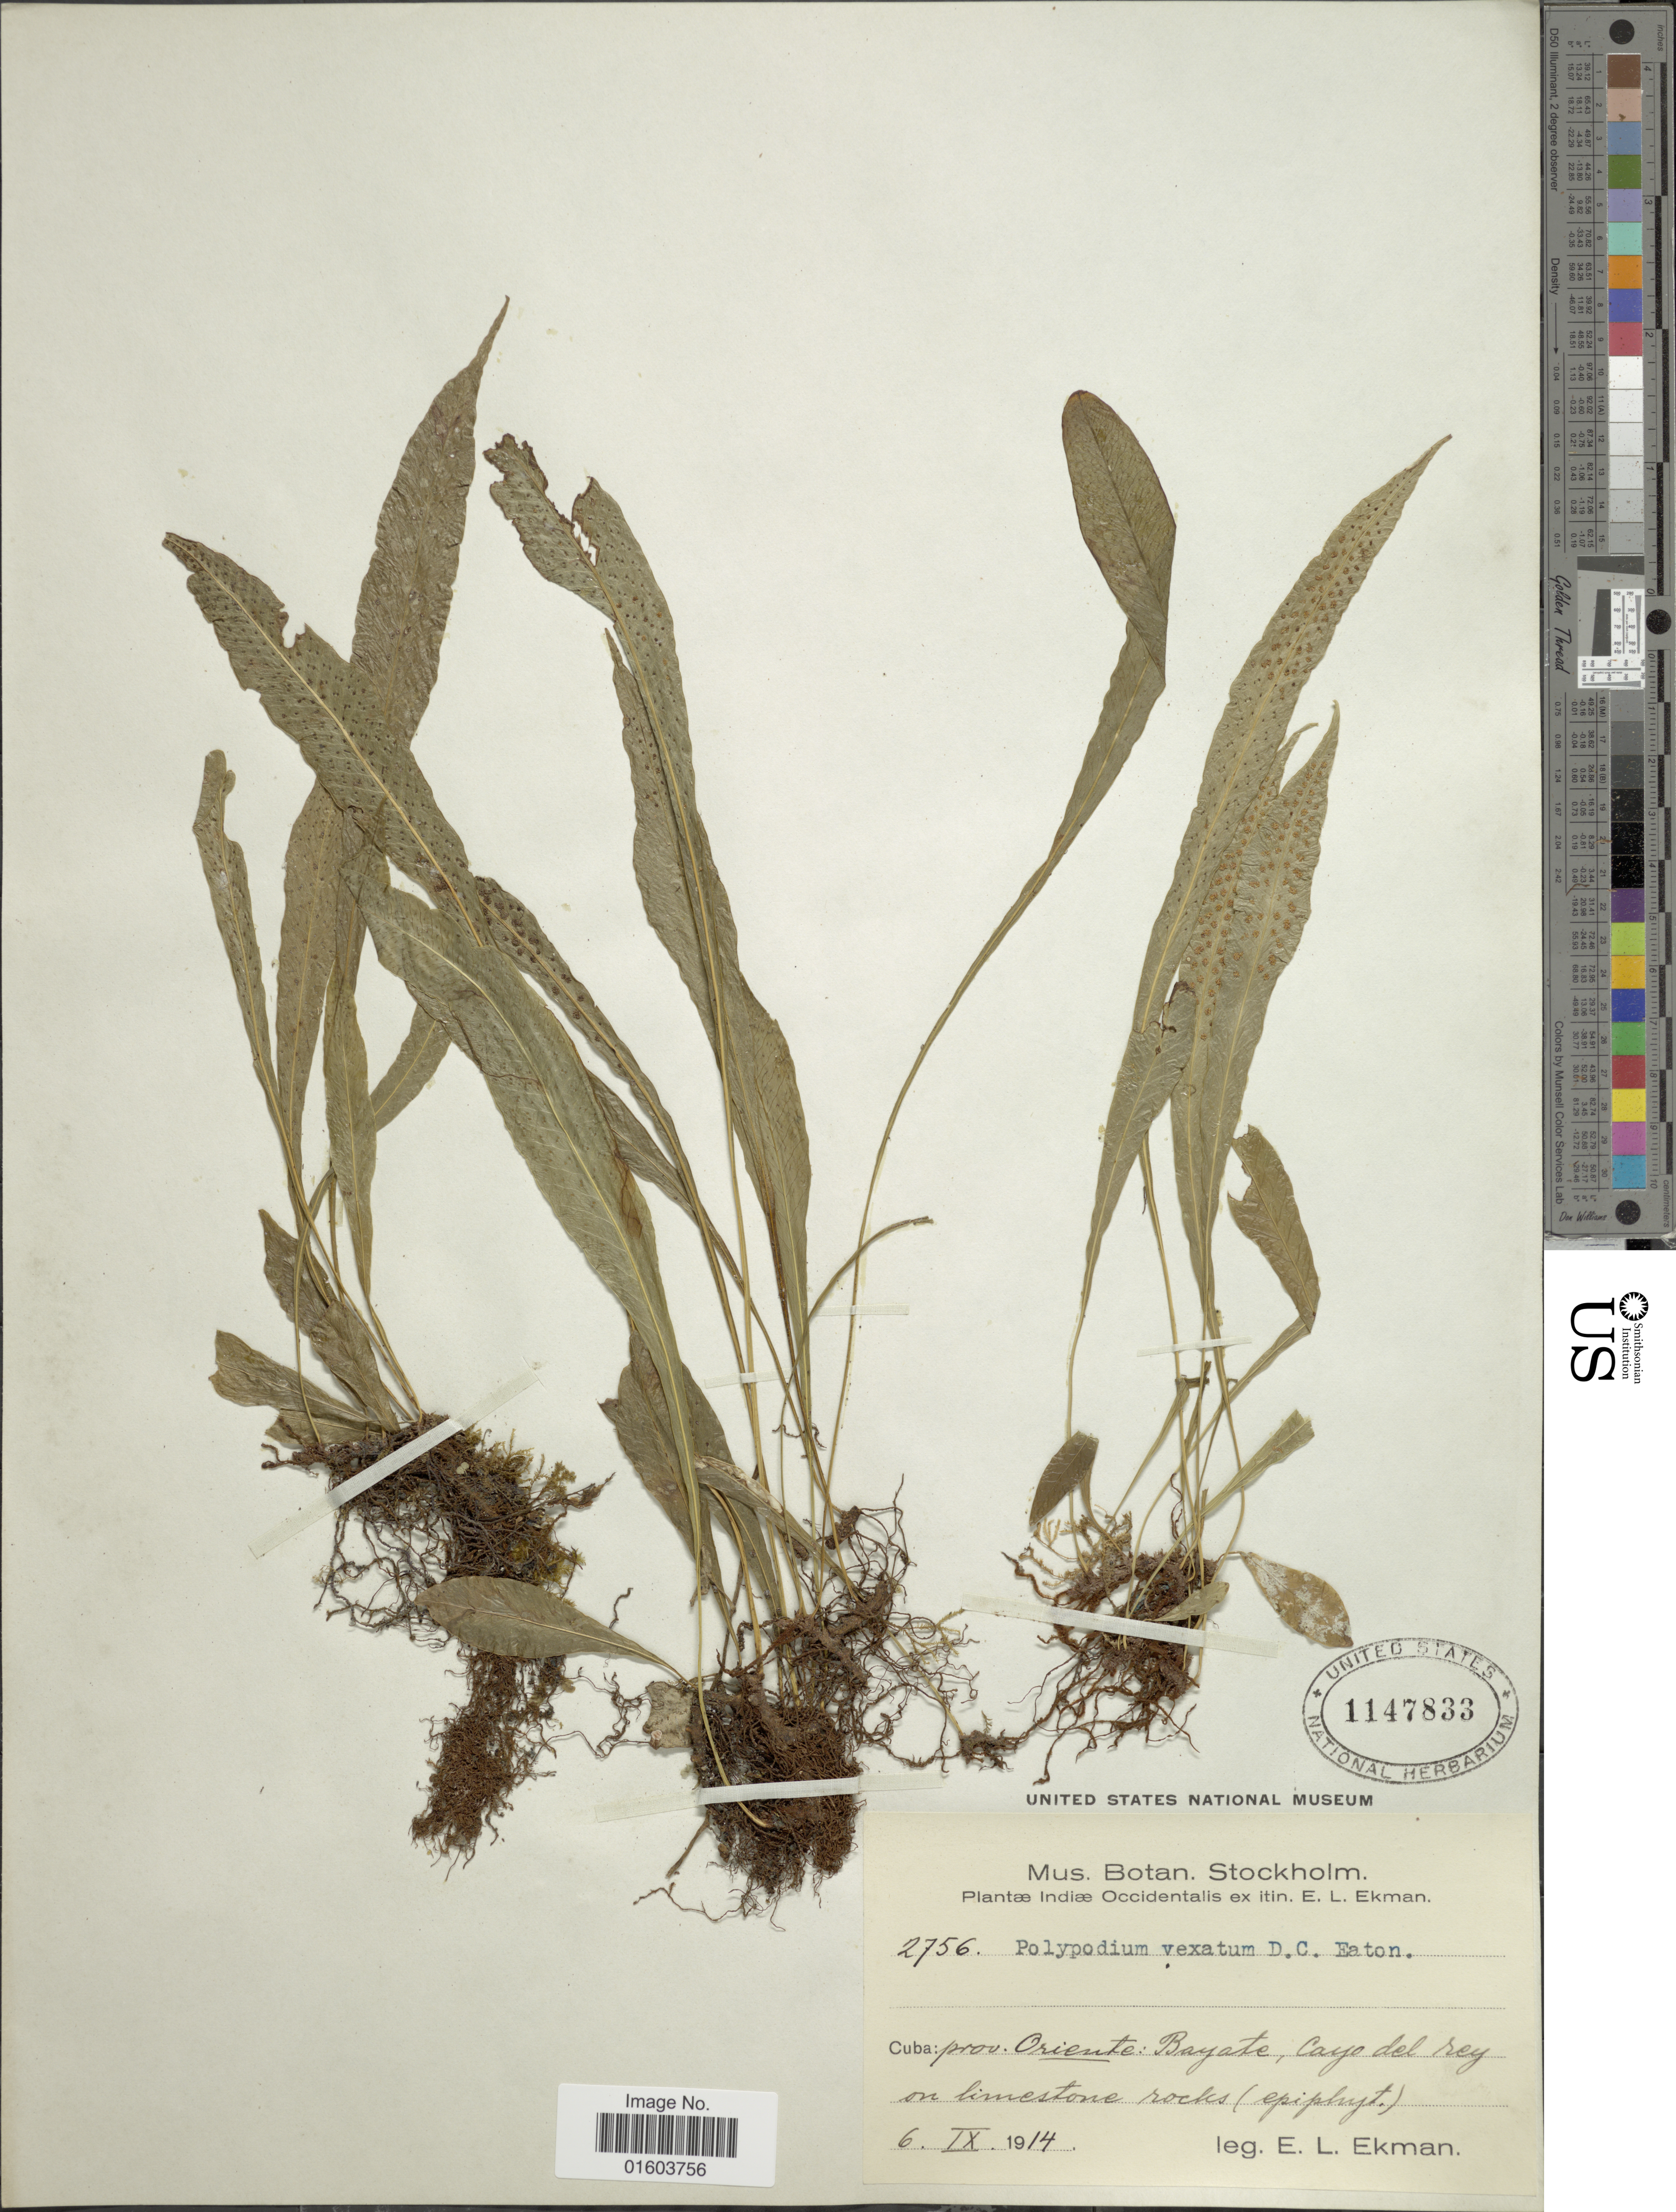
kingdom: Plantae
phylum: Tracheophyta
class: Polypodiopsida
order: Polypodiales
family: Polypodiaceae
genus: Campyloneurum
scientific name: Campyloneurum vexatum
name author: Ching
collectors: E. L. Ekman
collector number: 2756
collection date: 1914-09-06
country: Cuba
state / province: Oriente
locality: Cuba: prov. Oriente: Bayate, Cayo del rey on limestone rocks.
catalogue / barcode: US 1147833